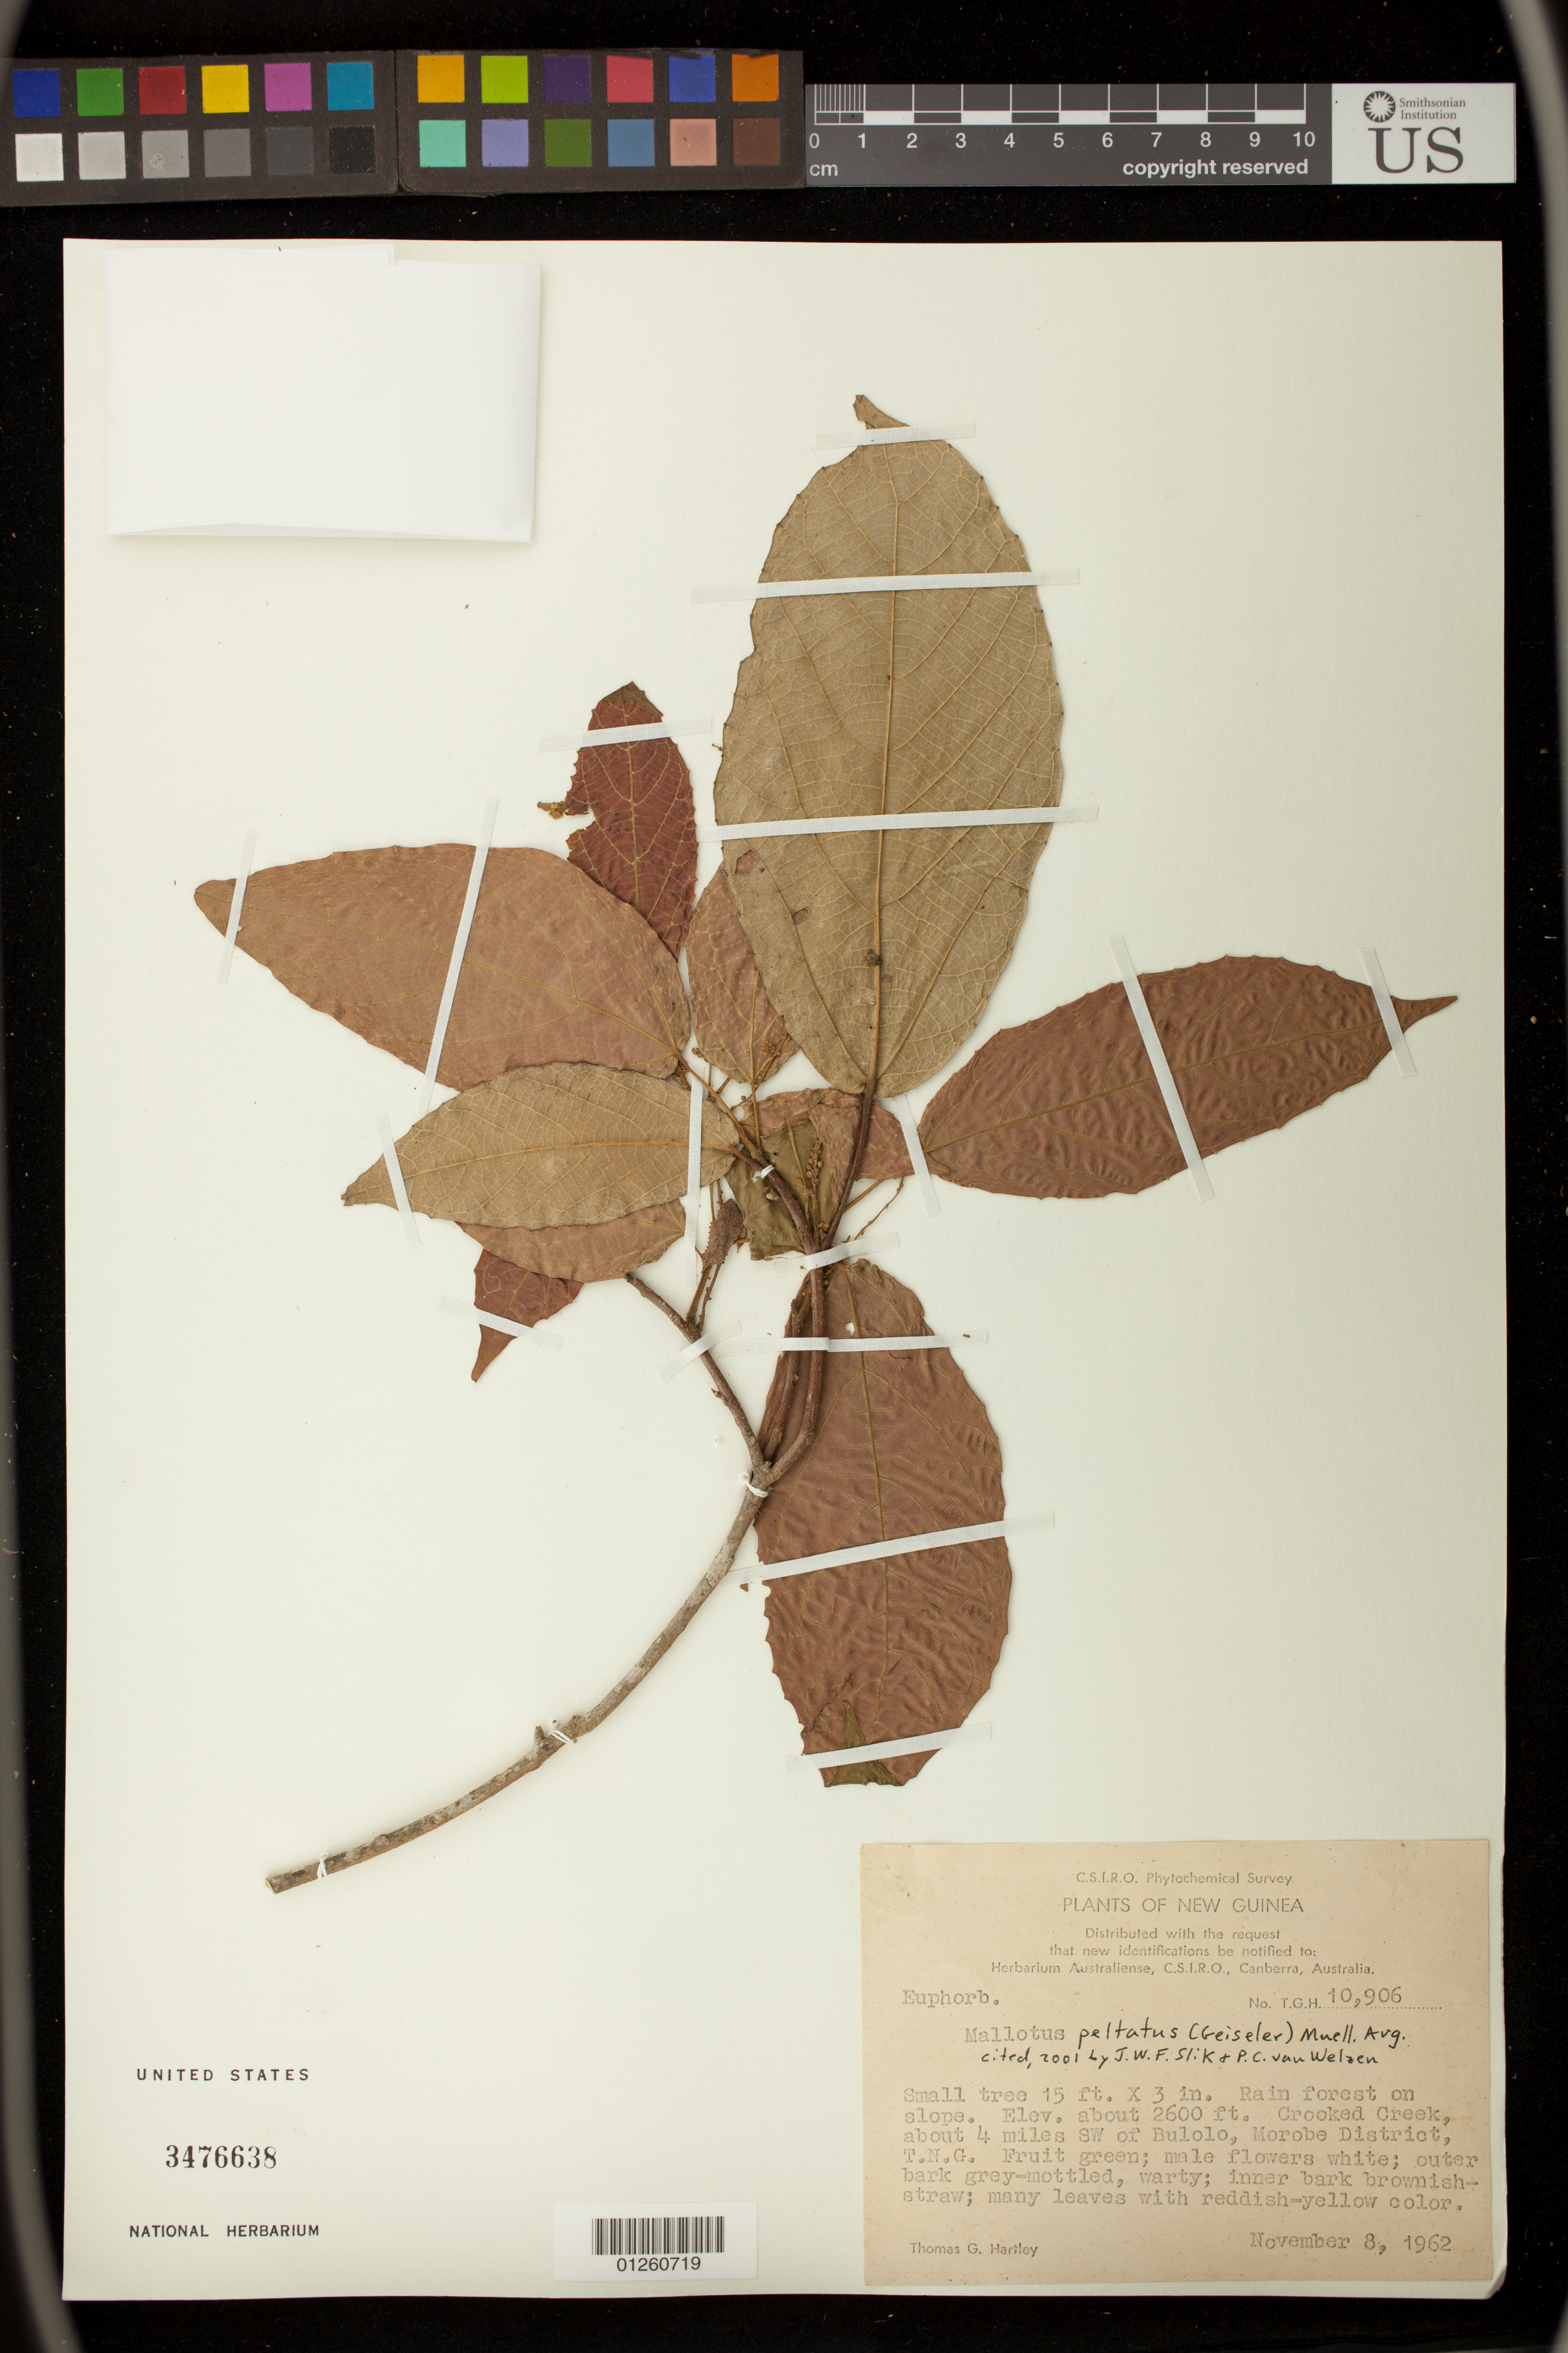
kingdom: Plantae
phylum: Tracheophyta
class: Magnoliopsida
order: Malpighiales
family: Euphorbiaceae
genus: Mallotus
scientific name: Mallotus peltatus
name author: (Geiseler) Müll. Arg.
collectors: T. G. Hartley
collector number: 10906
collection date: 1962-11-08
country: Papua New Guinea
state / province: Morobe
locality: Crooked Creek, about 4 miles SW of Bulolo, T.N.G.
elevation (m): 792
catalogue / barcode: US 3476638